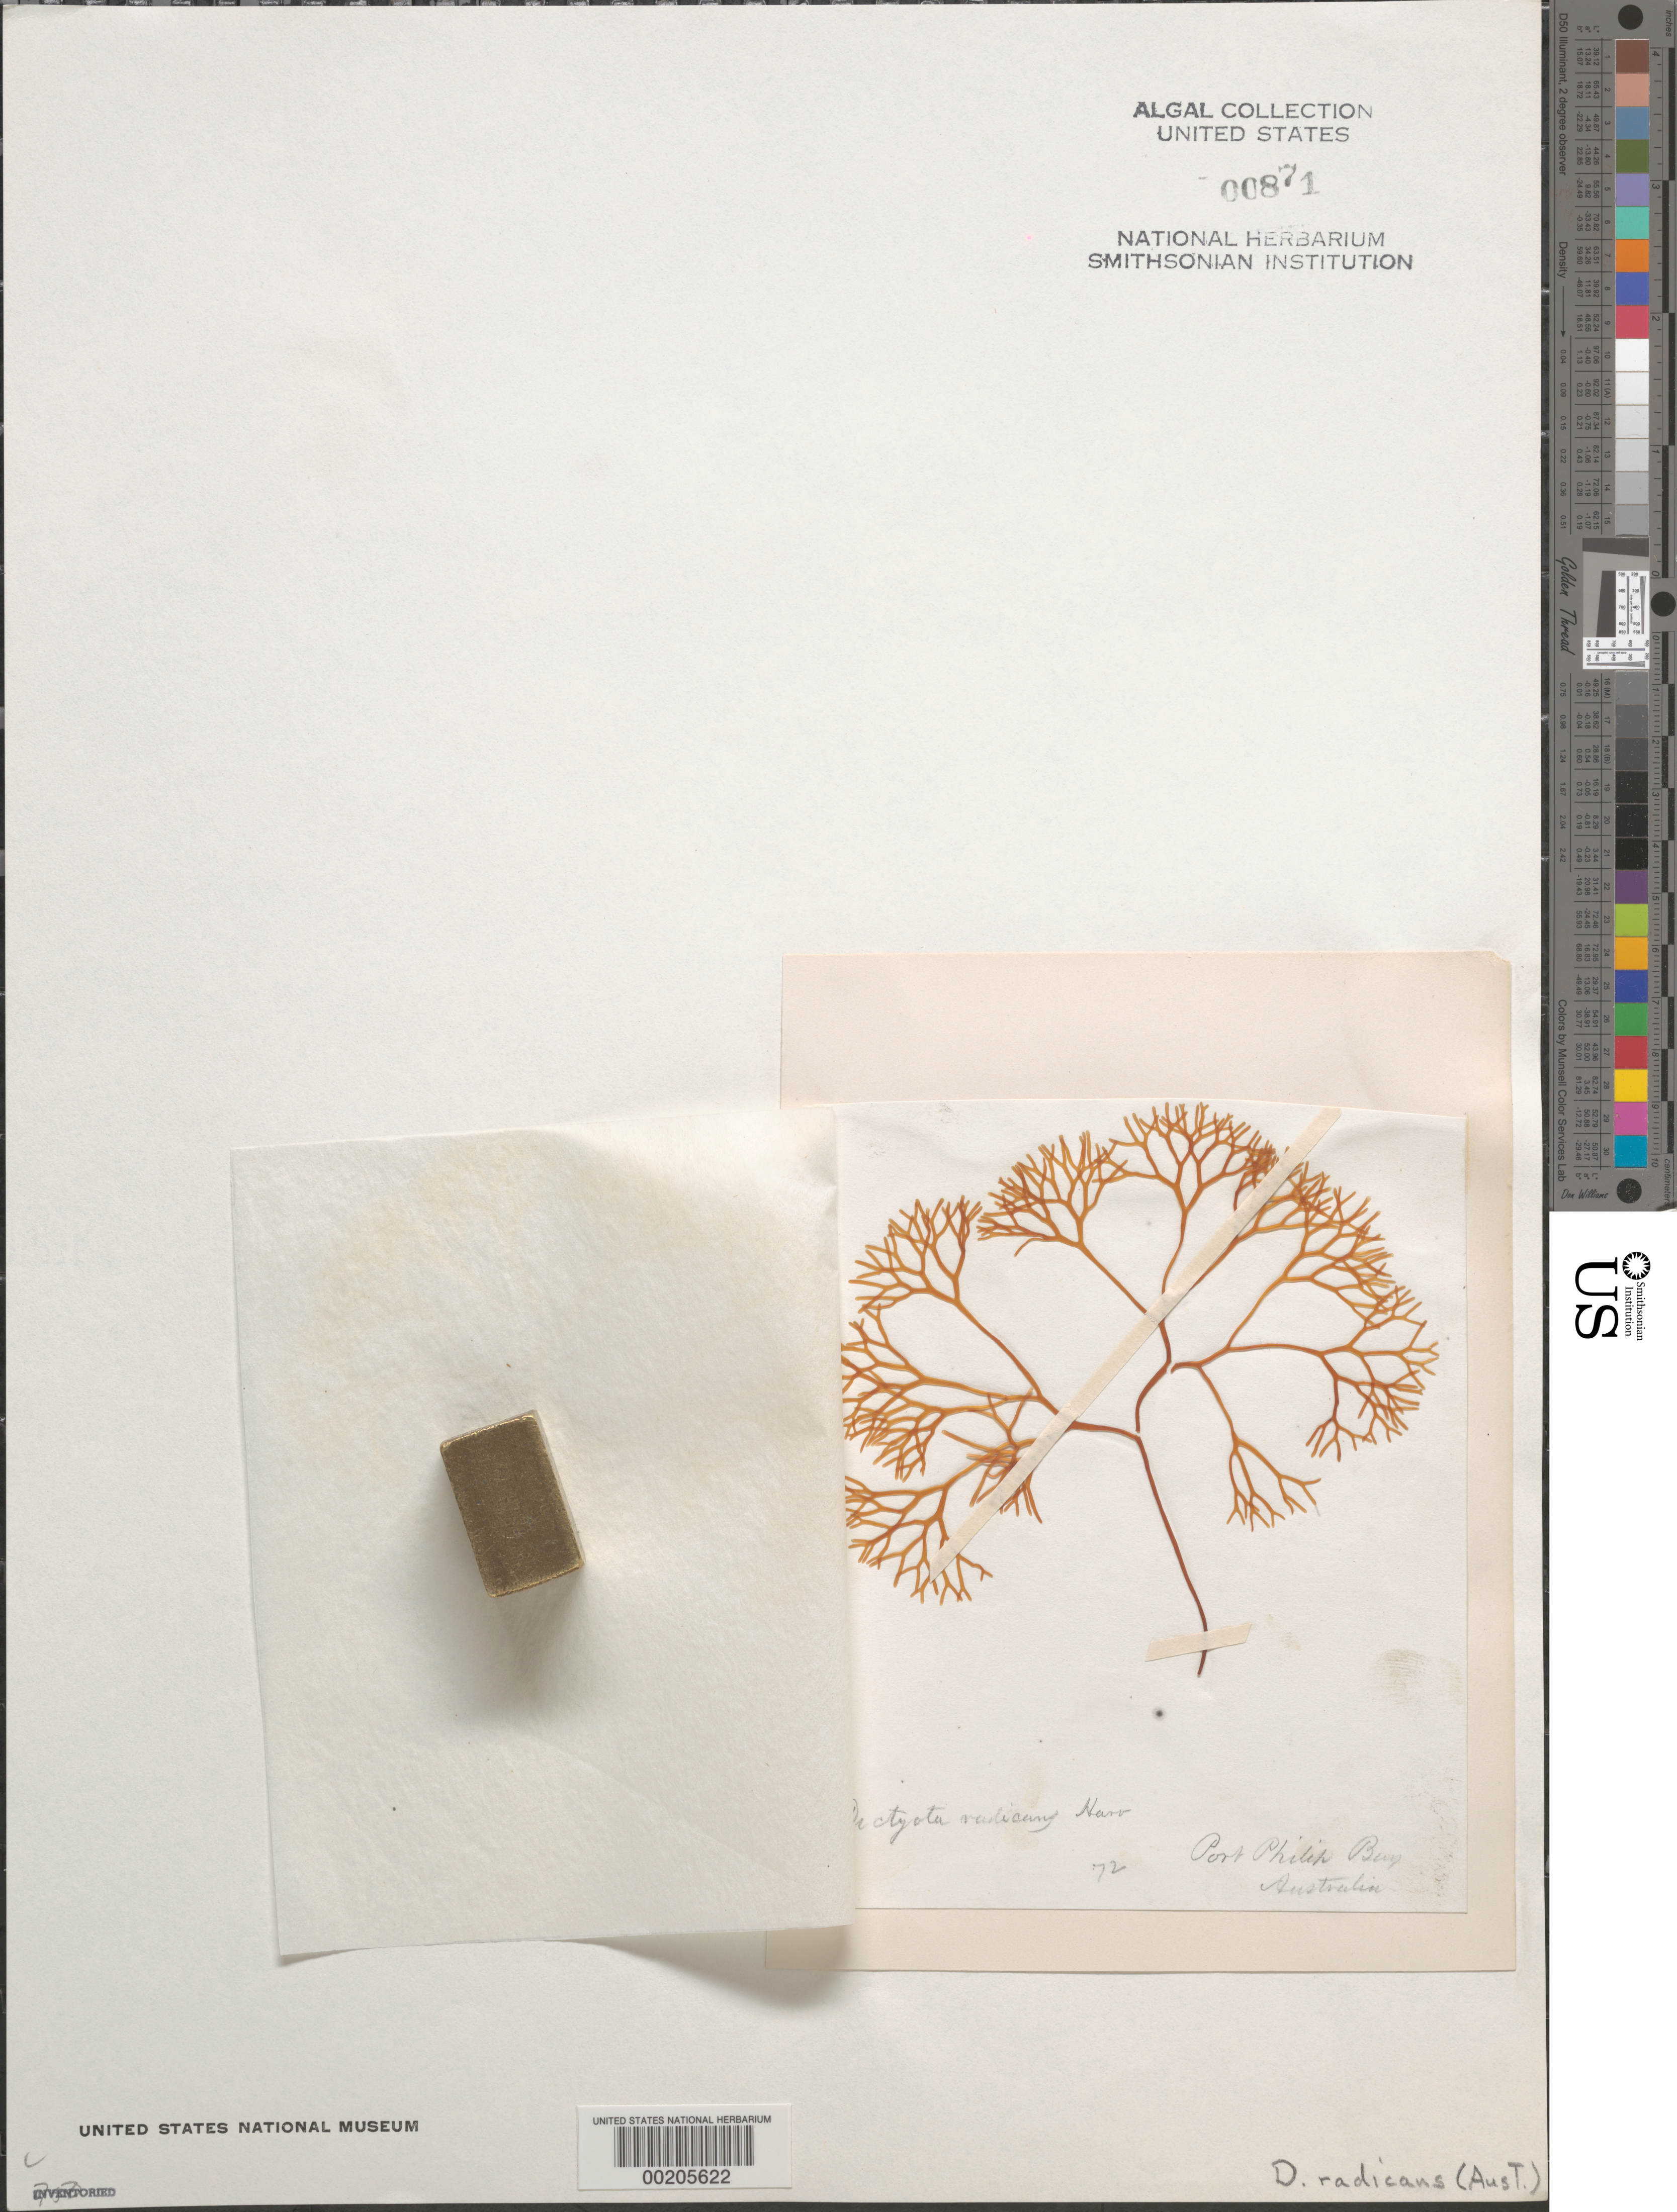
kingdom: Chromista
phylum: Ochrophyta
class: Phaeophyceae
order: Dictyotales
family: Dictyotaceae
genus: Rugulopteryx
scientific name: Rugulopteryx radicans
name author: (Harvey) De Clerck & Coppejans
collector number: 72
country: Australia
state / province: Victoria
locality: Port Phillip Bay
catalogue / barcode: US 871